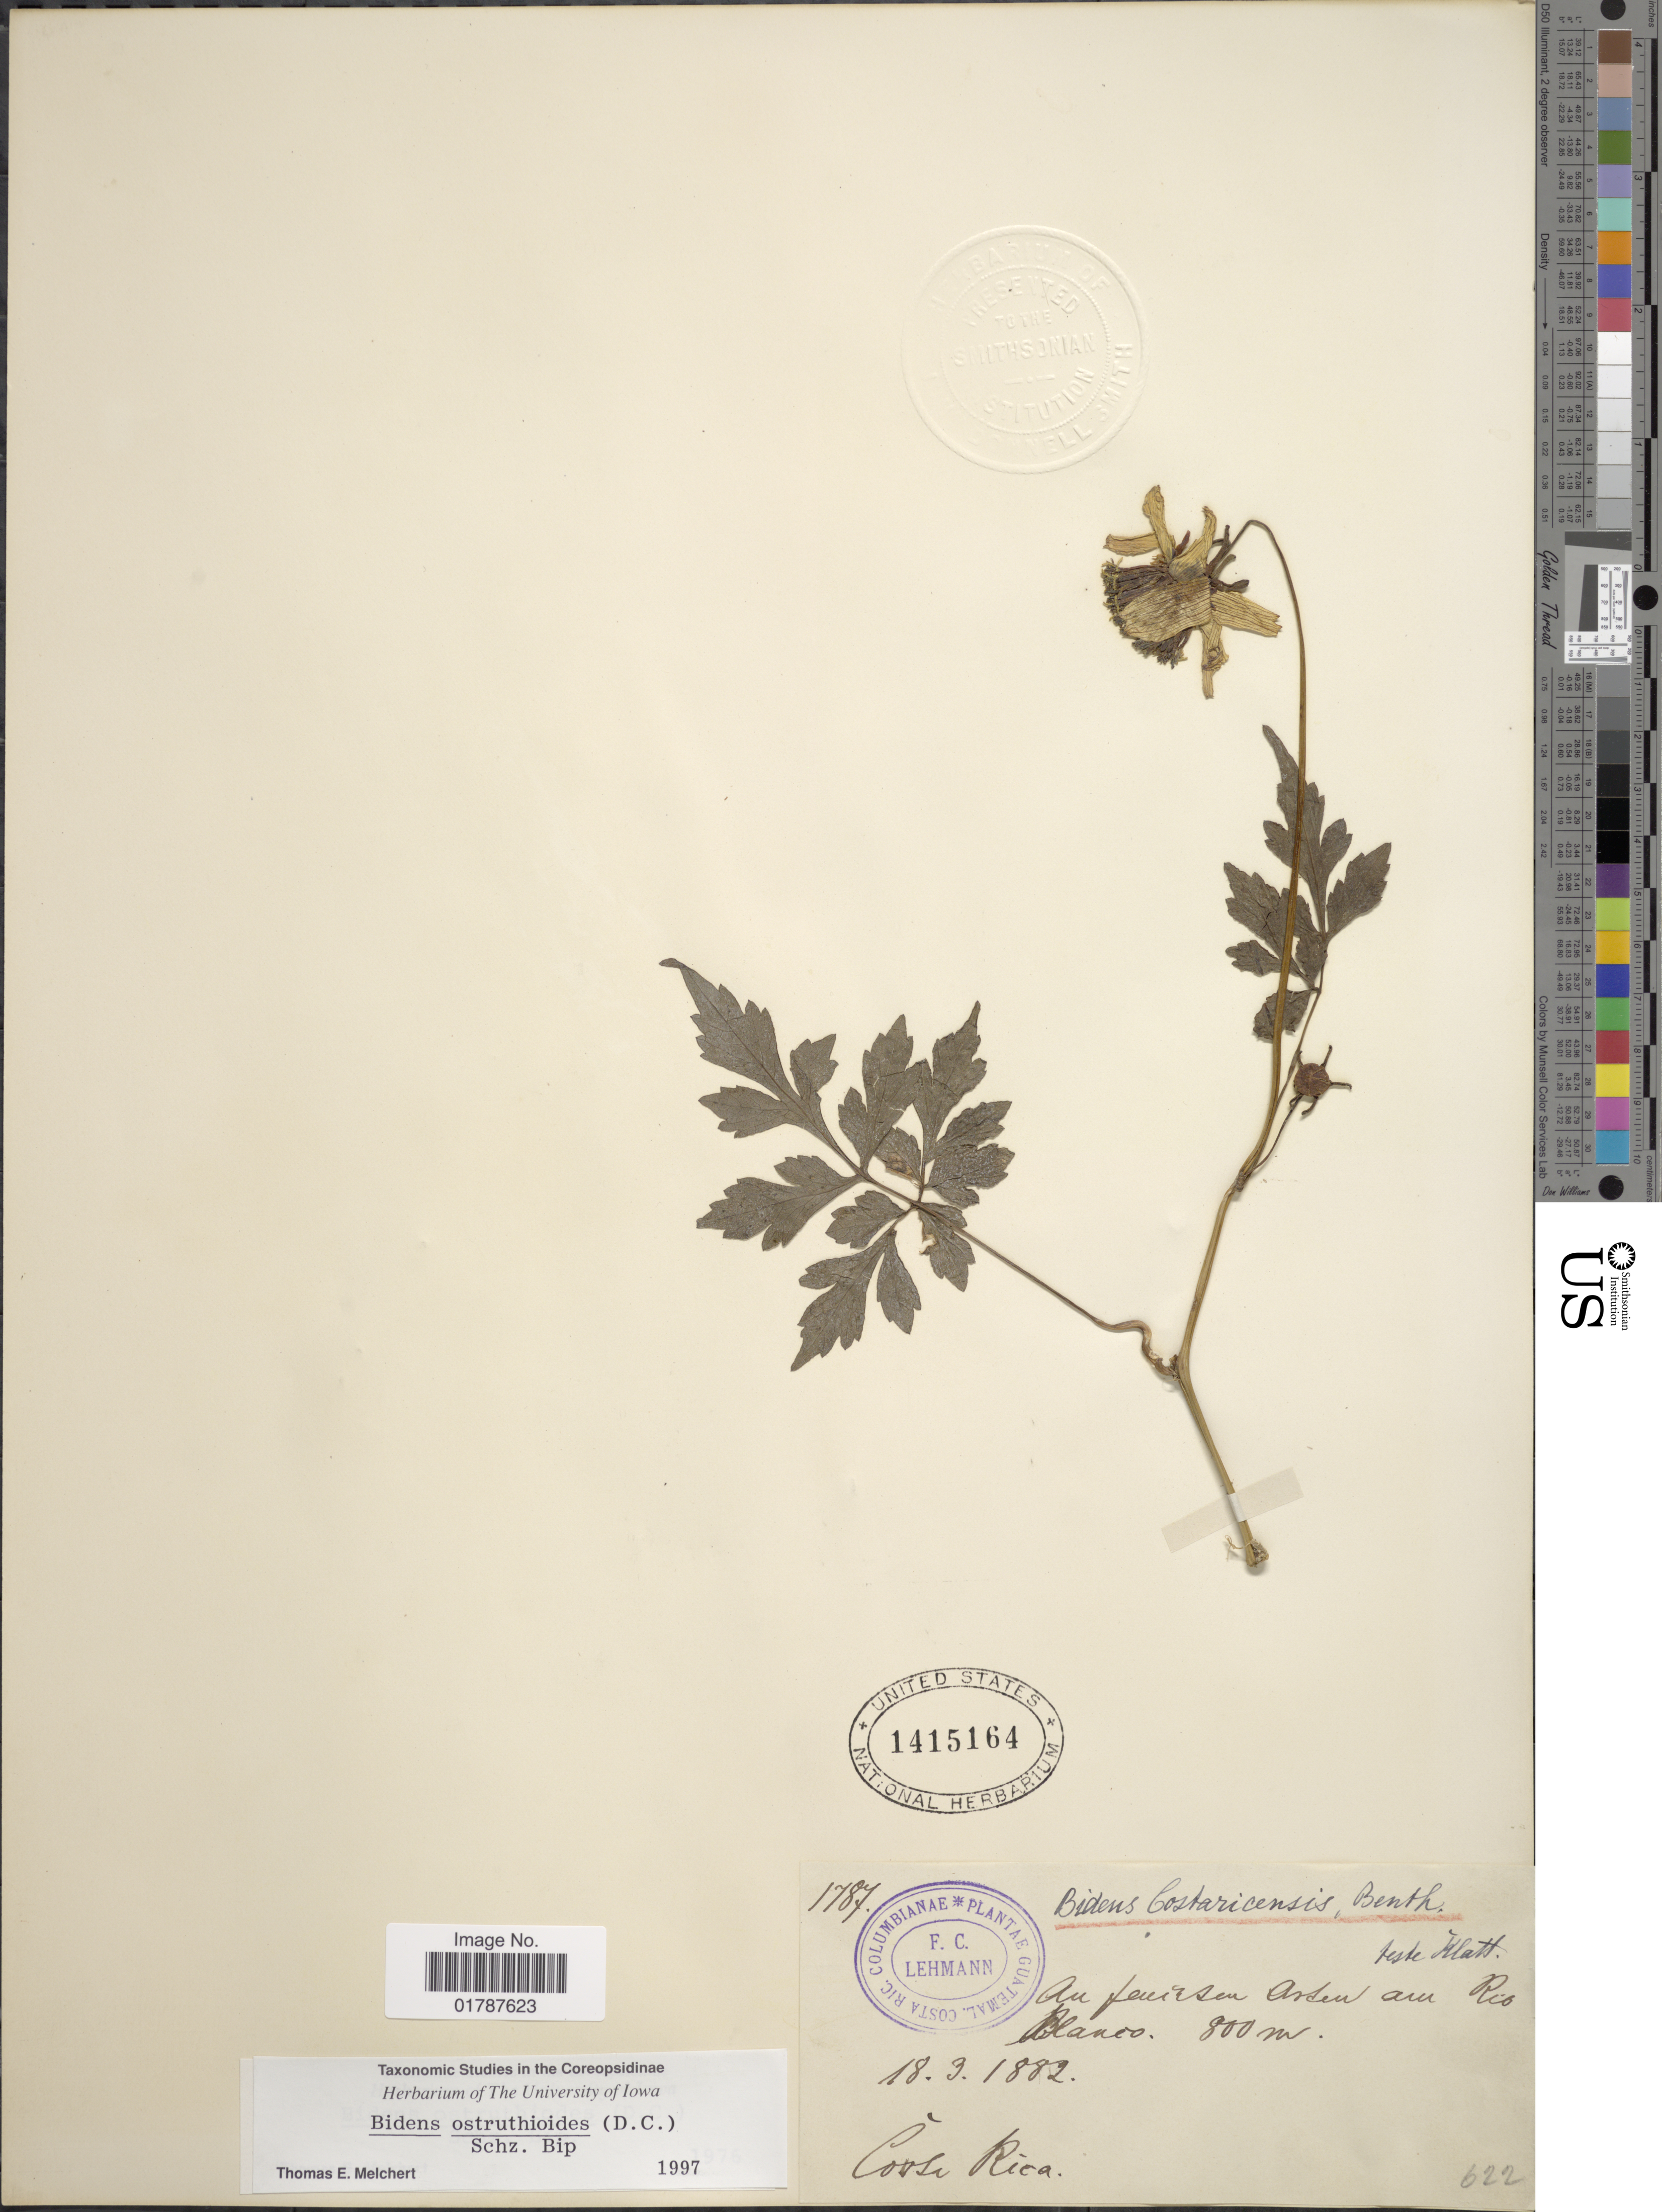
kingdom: Plantae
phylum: Tracheophyta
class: Magnoliopsida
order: Asterales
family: Asteraceae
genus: Bidens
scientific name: Bidens ostruthioides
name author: (DC.) Sch. Bip.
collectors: F. C. Lehmann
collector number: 1787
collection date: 1882-03-18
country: Costa Rica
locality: Au feuristen arten am Rio Blanco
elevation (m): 800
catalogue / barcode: US 1415164